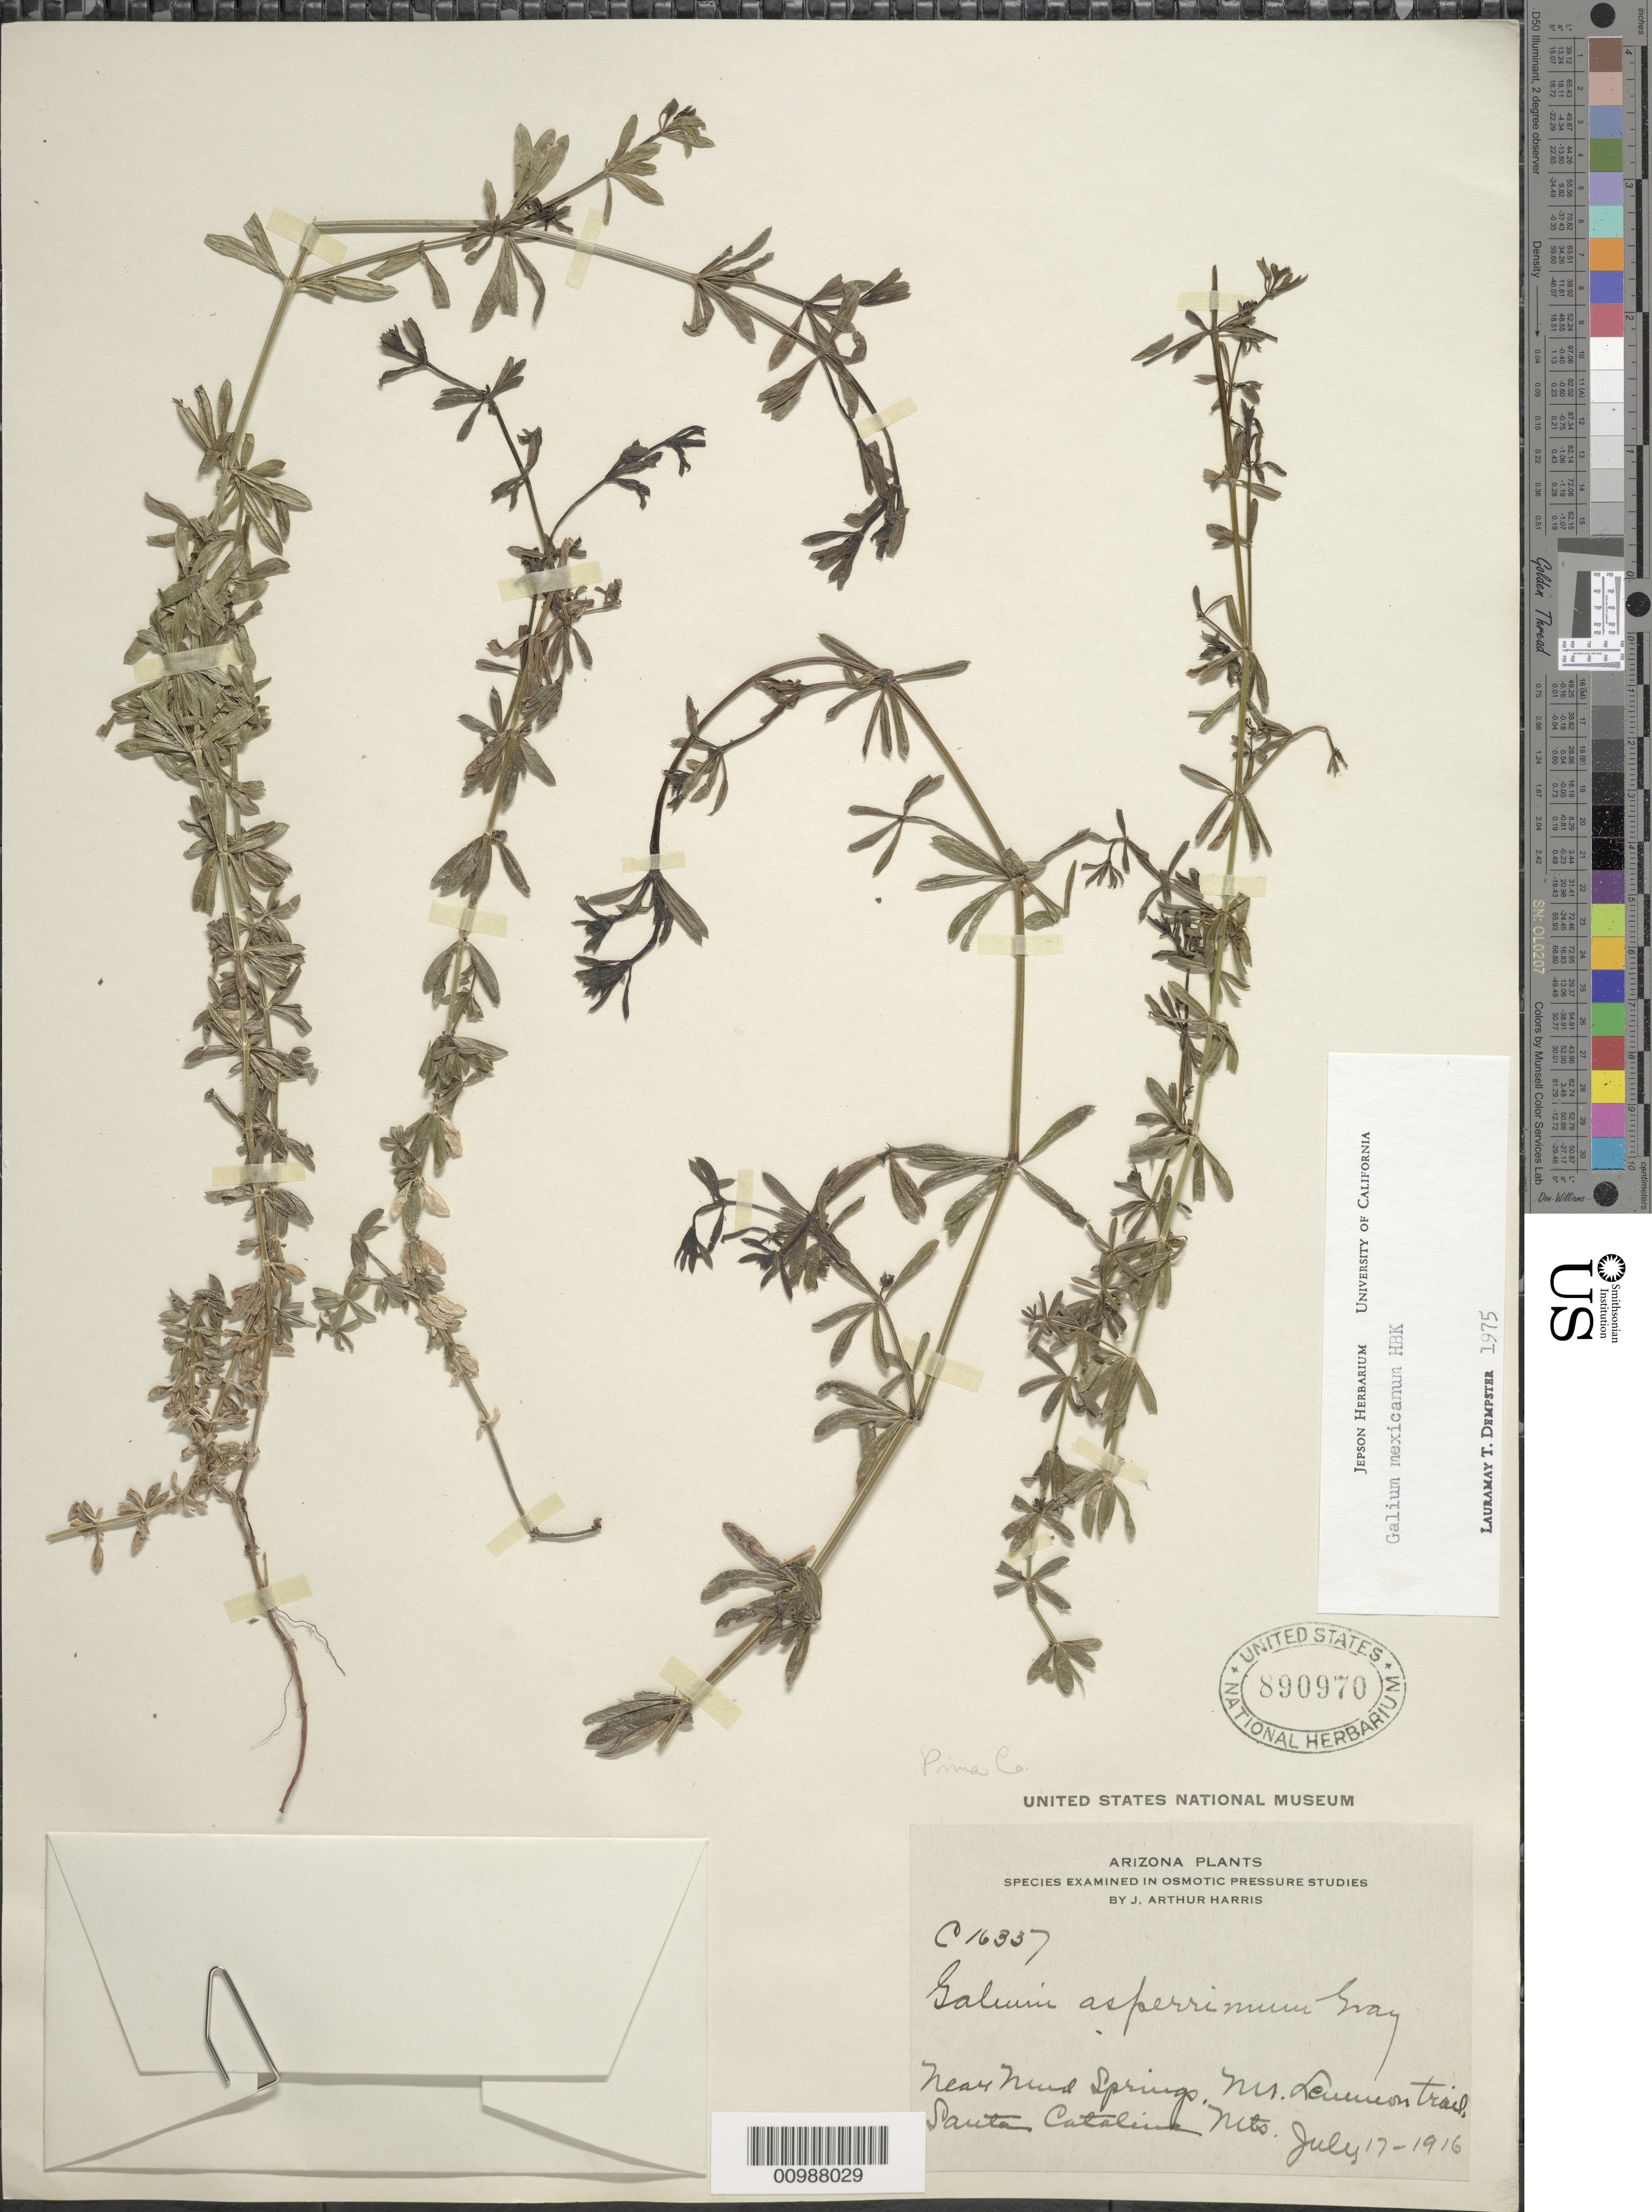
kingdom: Plantae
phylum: Tracheophyta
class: Magnoliopsida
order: Gentianales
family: Rubiaceae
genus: Galium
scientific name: Galium mexicanum subsp. asperrimum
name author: (A. Gray) Dempster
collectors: A. Harris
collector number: C16337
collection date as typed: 17 Jul 1916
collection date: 1916-07-17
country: United States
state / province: Arizona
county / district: Pima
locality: Santa Catalina Mountains.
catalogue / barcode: US 890979